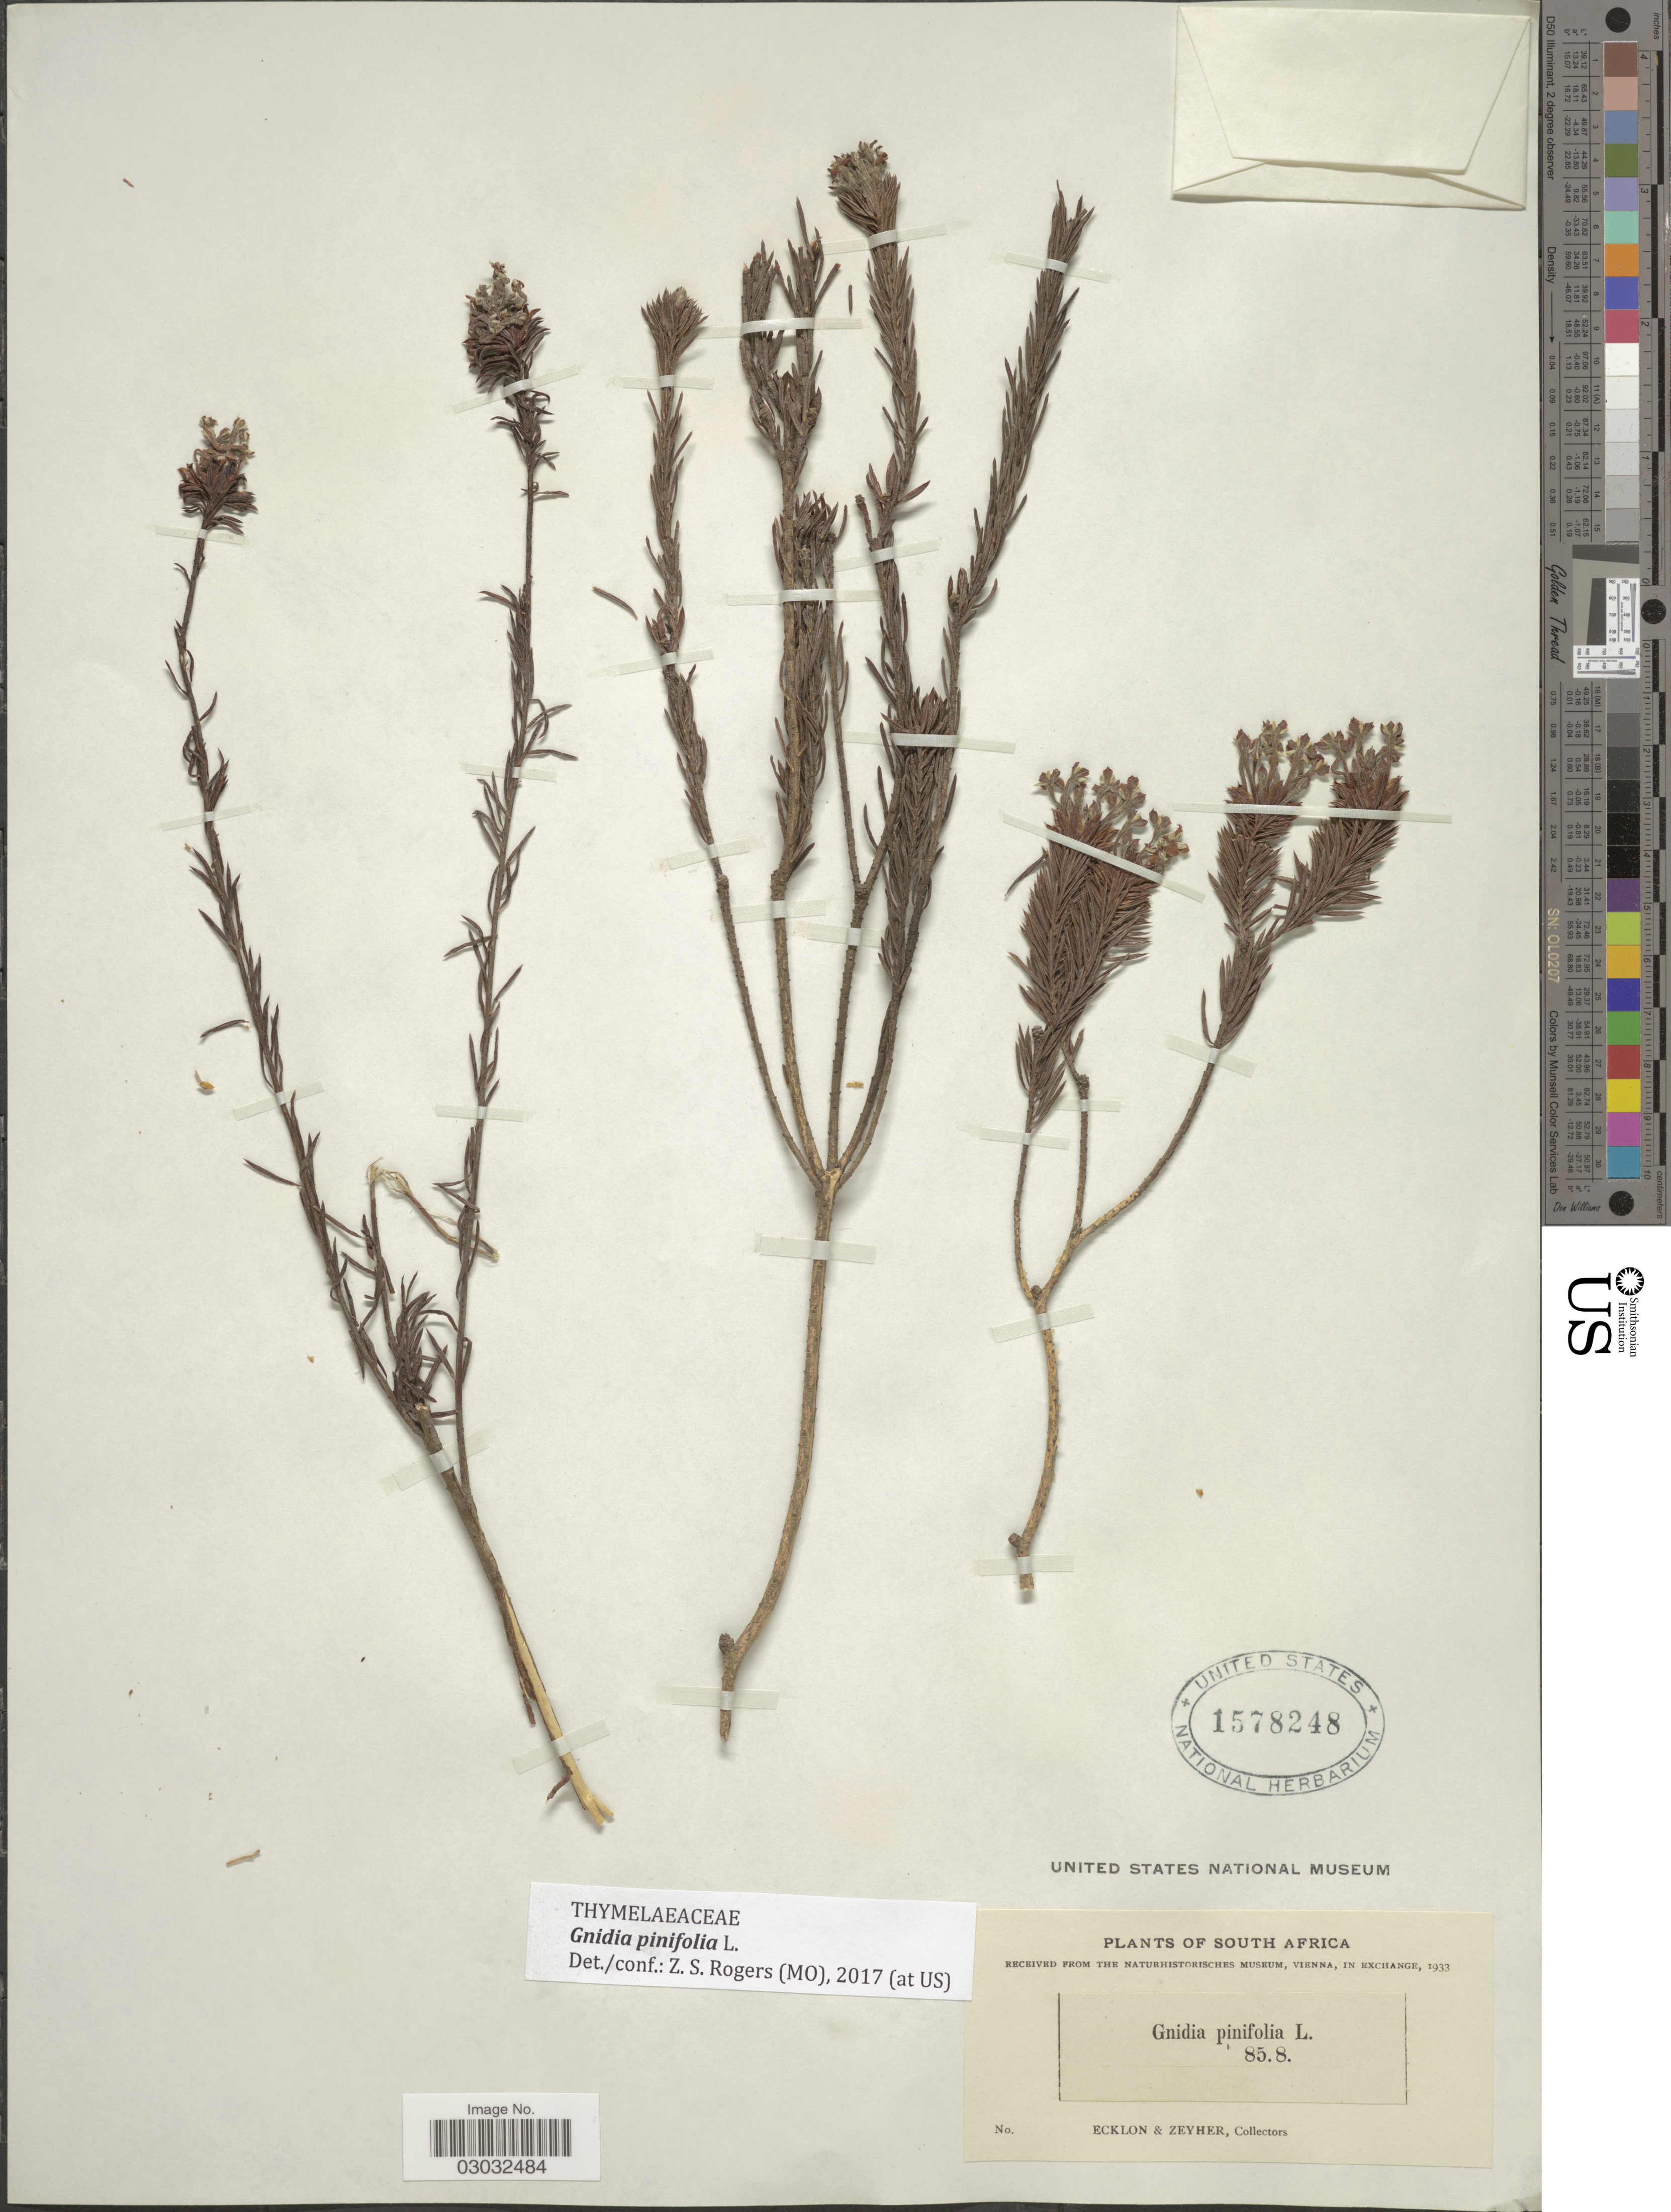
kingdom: Plantae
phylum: Tracheophyta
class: Magnoliopsida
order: Malvales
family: Thymelaeaceae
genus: Gnidia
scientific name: Gnidia pinifolia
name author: L.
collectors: -. Ecklon & -. Zeyher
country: South Africa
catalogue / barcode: US 1578248